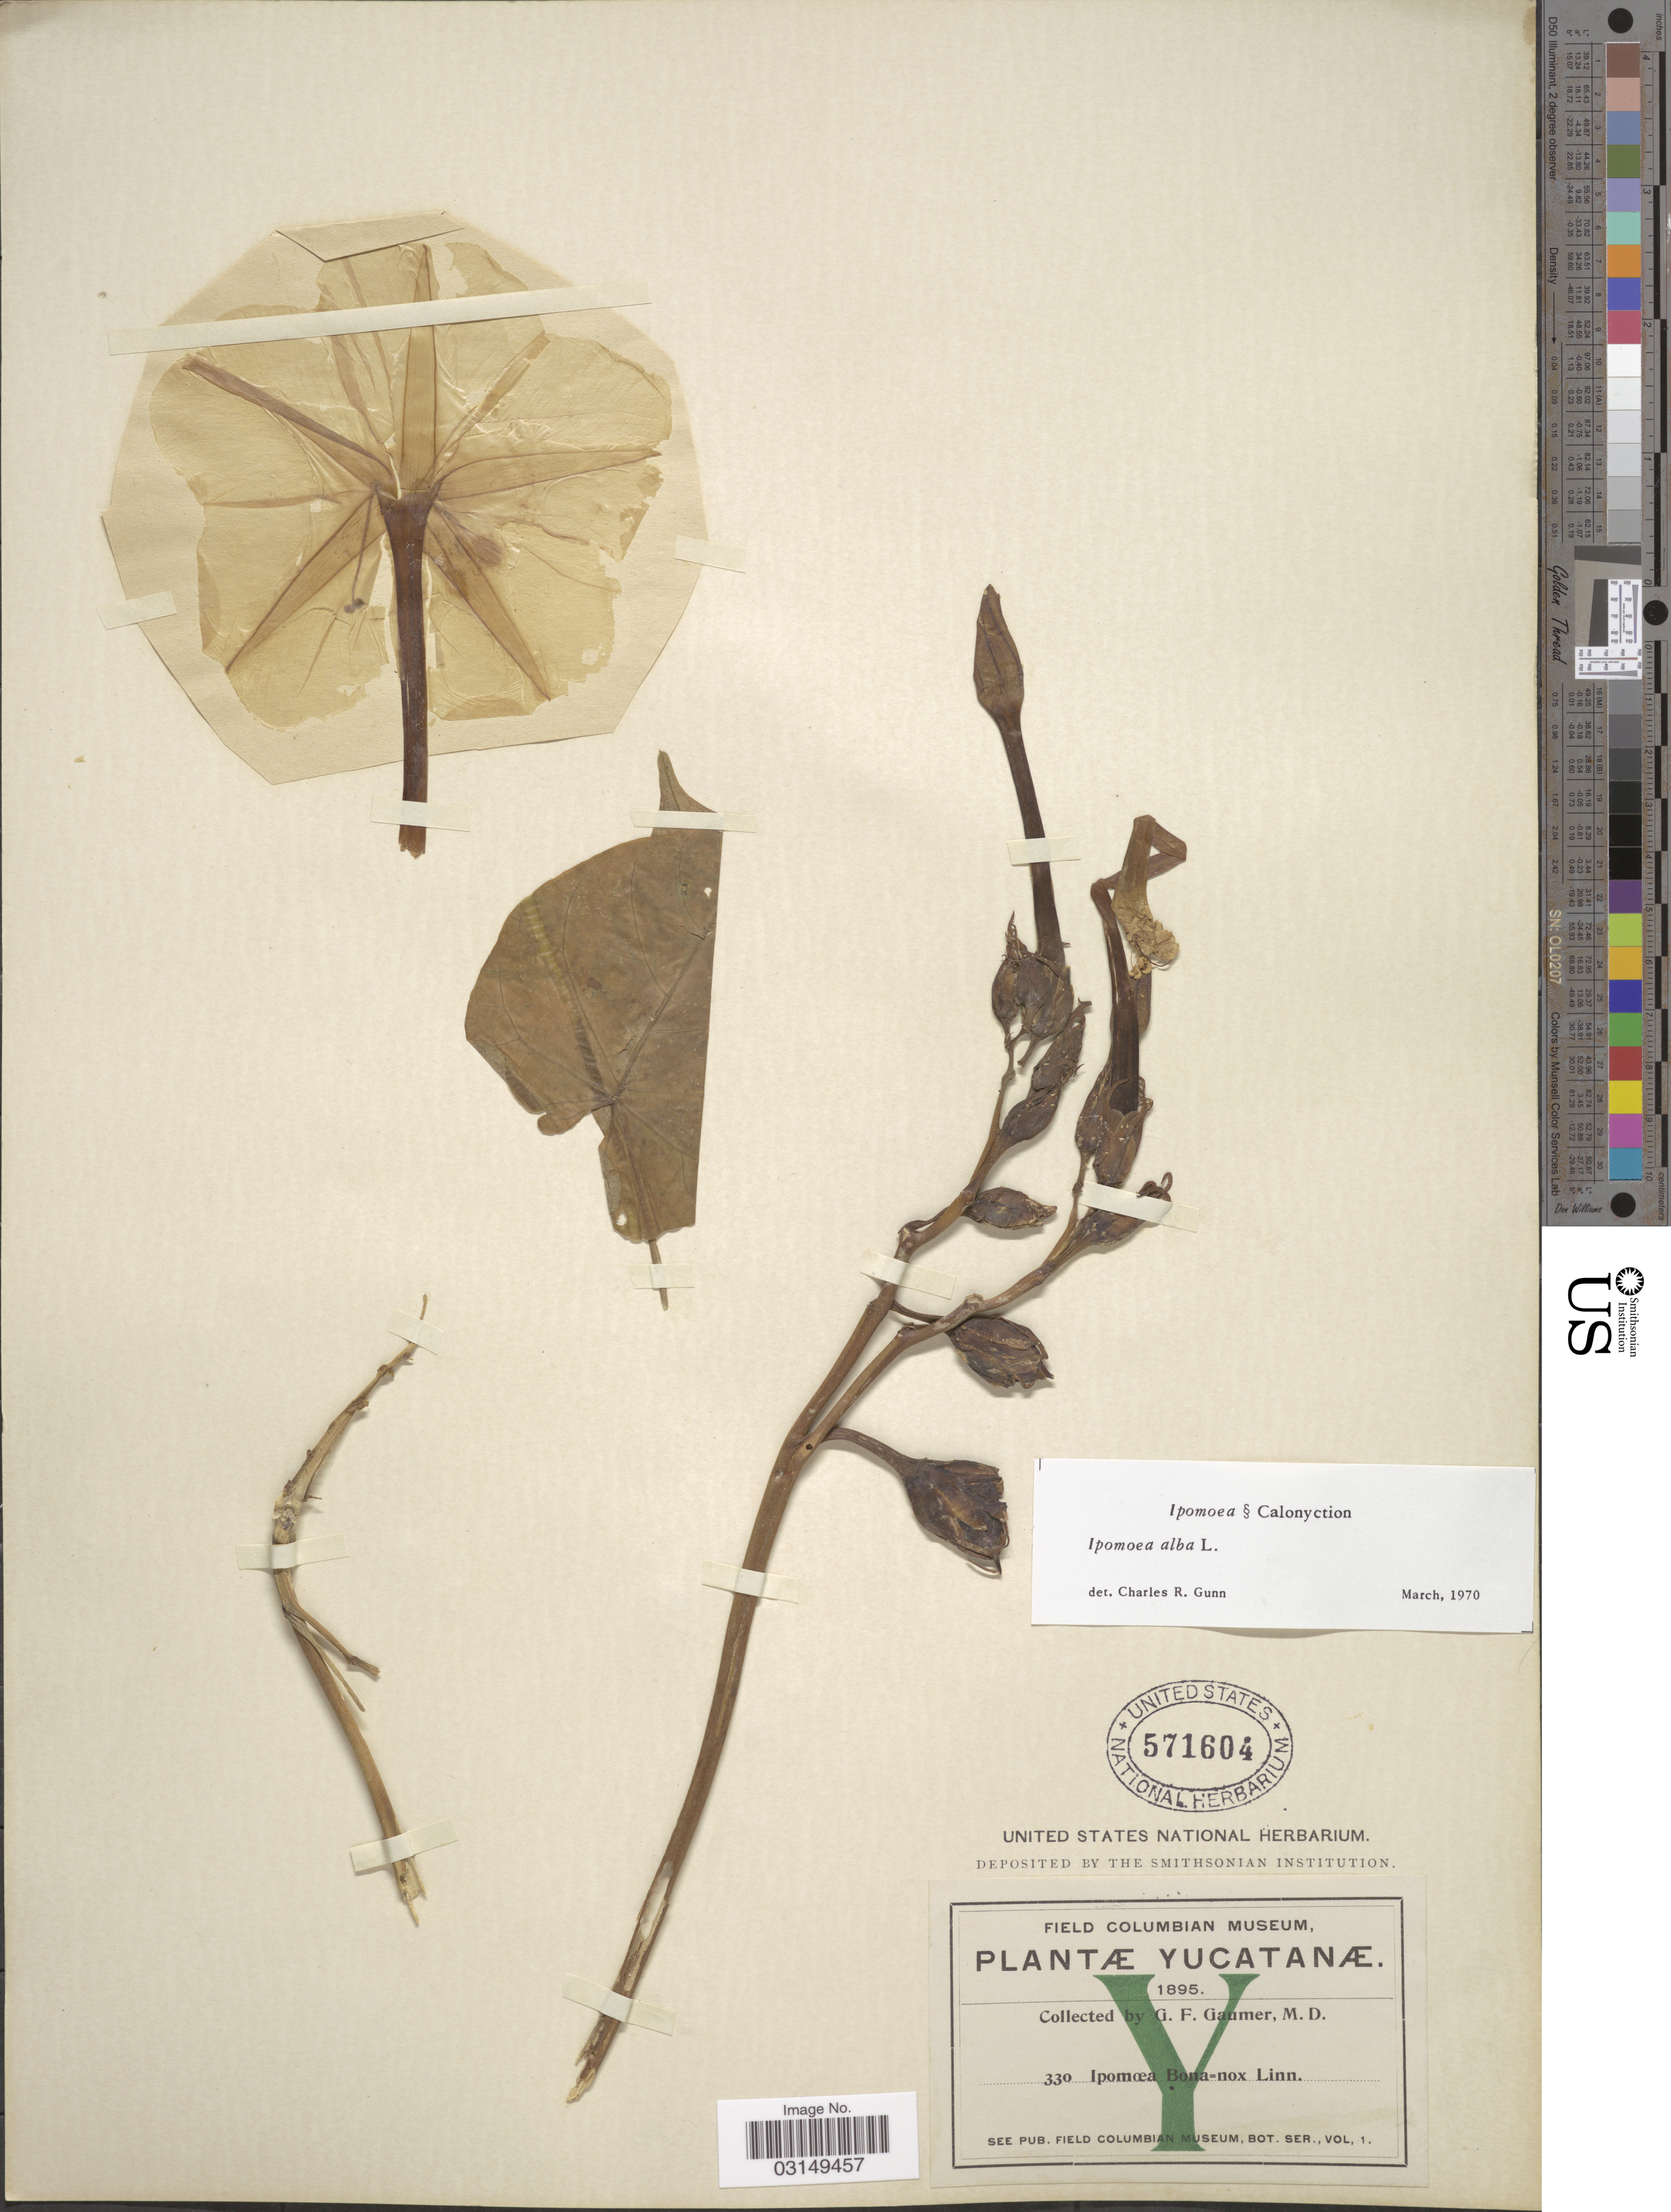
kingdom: Plantae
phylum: Tracheophyta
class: Magnoliopsida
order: Solanales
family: Convolvulaceae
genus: Ipomoea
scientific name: Ipomoea alba L.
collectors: G. F. Gaumer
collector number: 330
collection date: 1895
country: Mexico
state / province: Yucatán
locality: Yucatanæ.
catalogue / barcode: US 571604